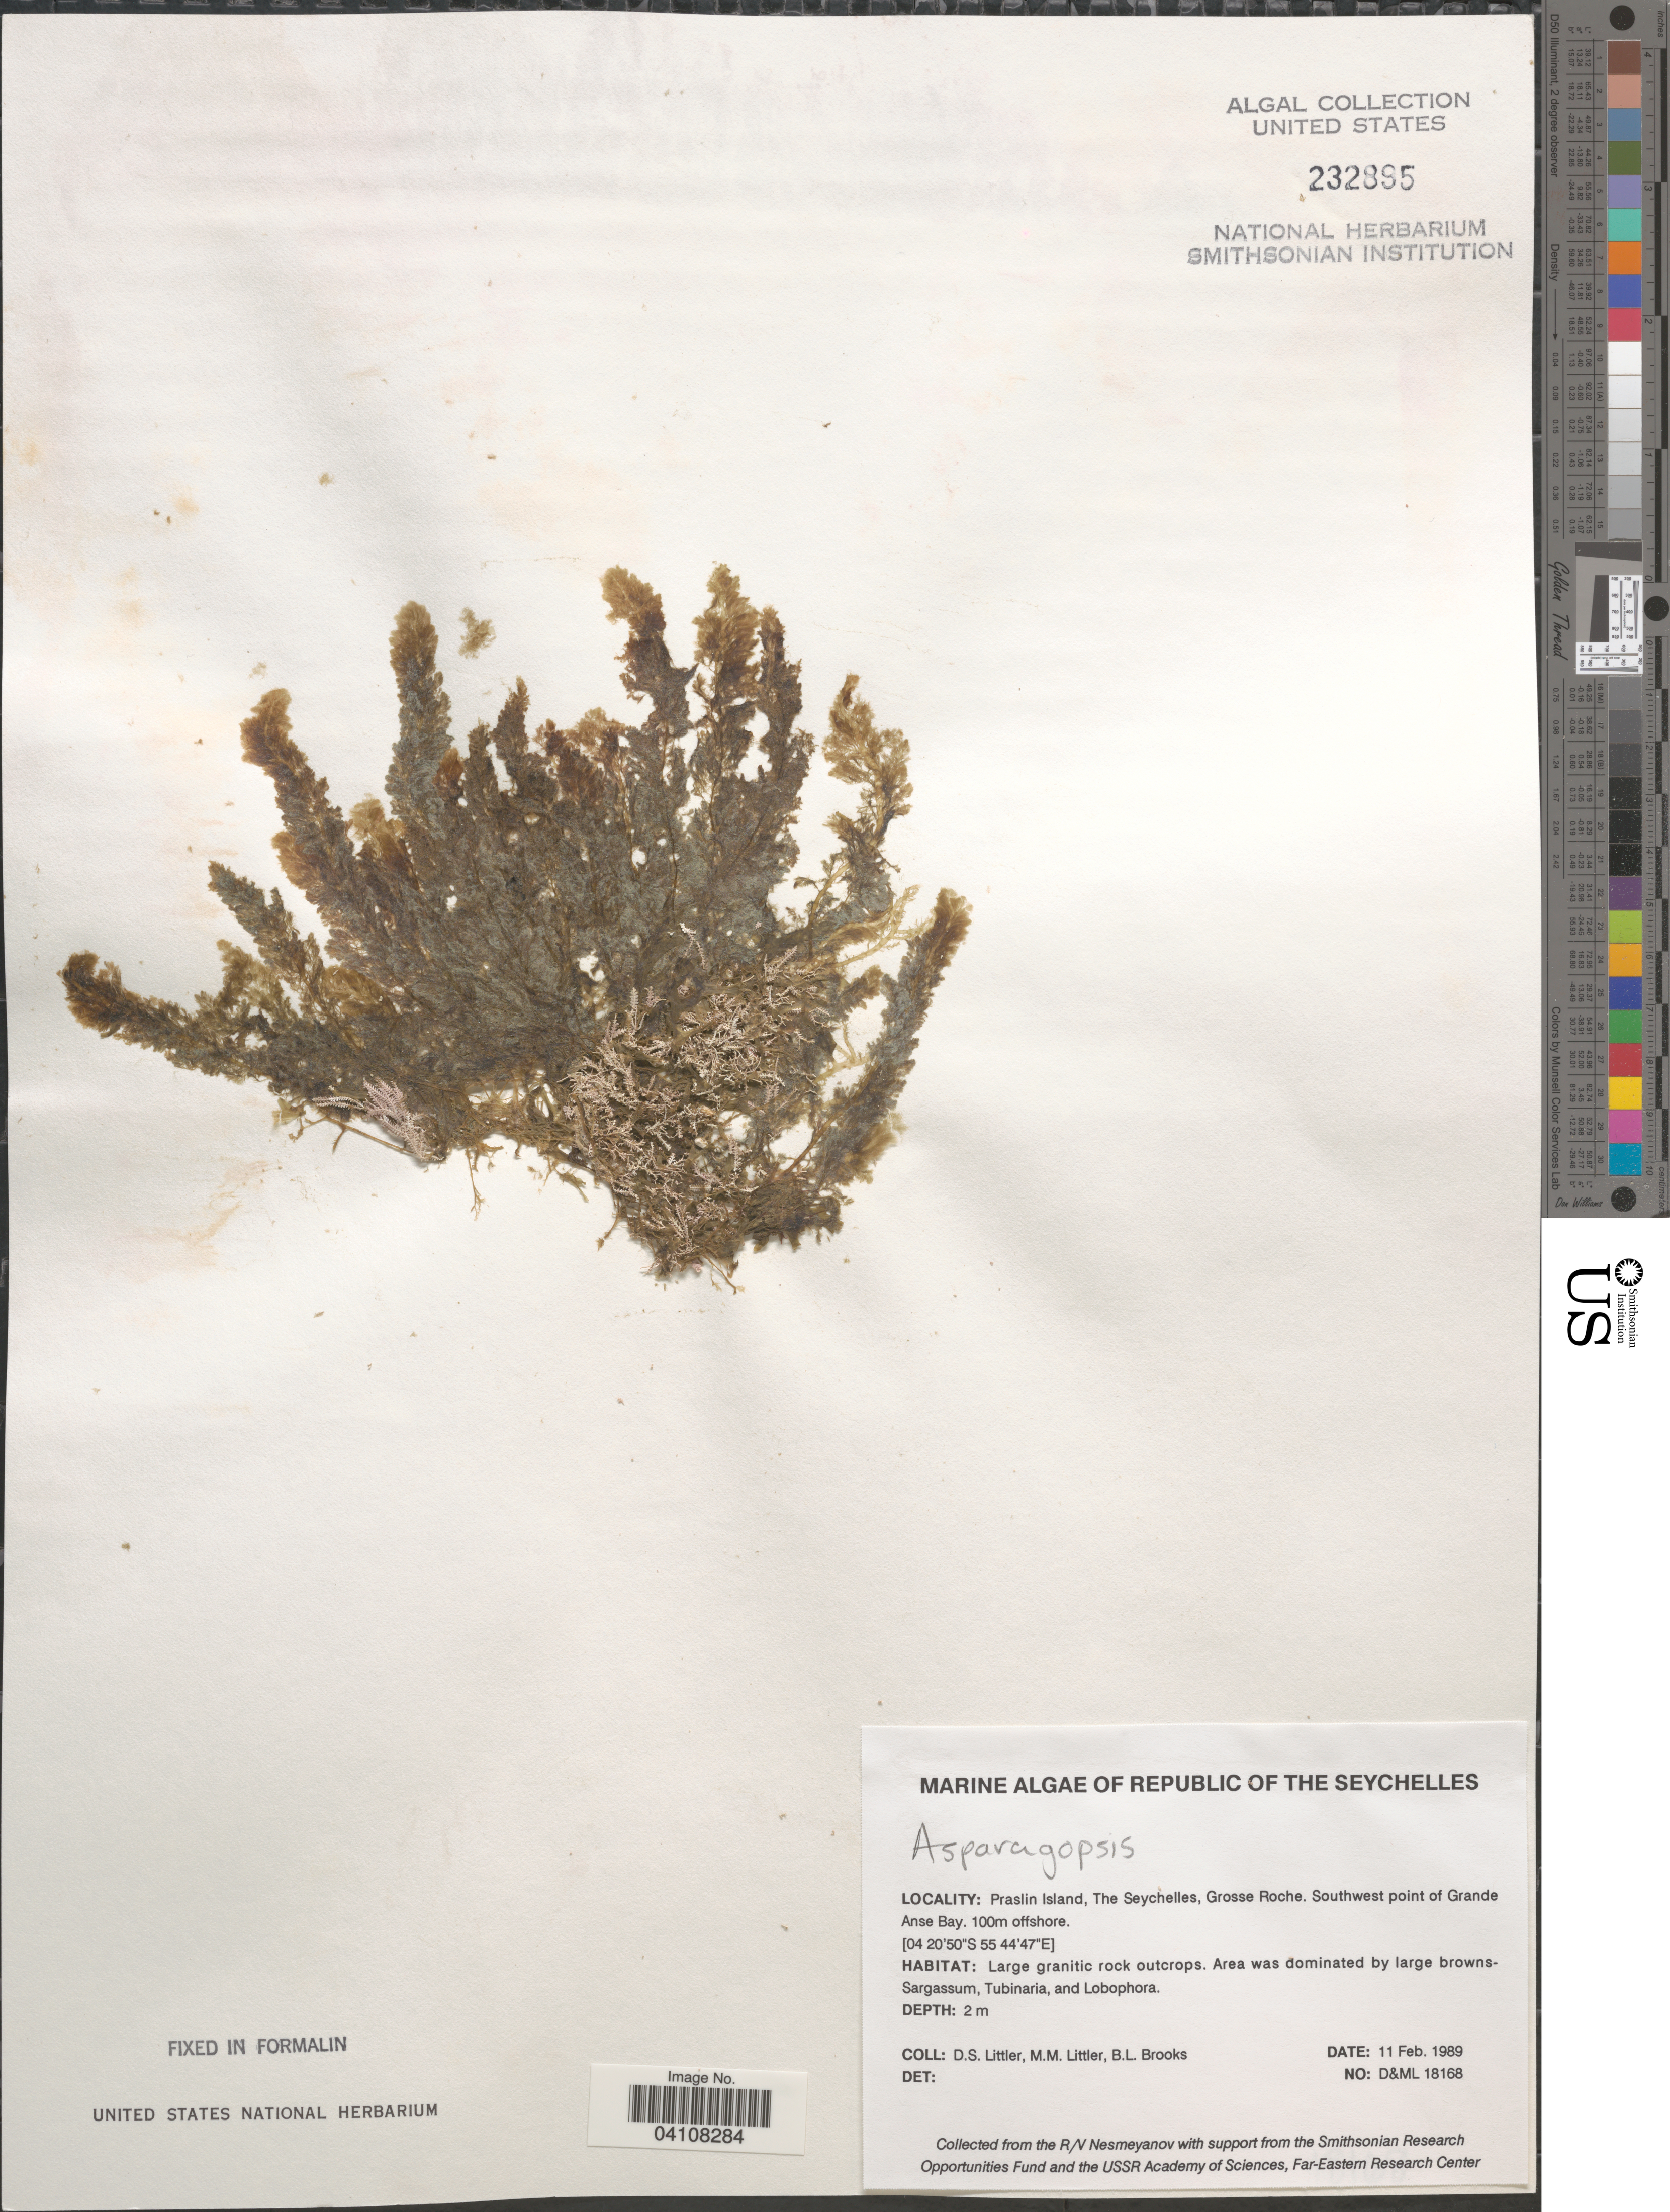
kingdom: Plantae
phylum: Rhodophyta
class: Florideophyceae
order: Bonnemaisoniales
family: Bonnemaisoniaceae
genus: Asparagopsis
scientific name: Asparagopsis sp.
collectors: D. S. Littler & B. Brooks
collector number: D&ML18168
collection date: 1989-02-11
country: Seychelles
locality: Republic of The Seychelles. Praslin Island, Grosse Roche. Southwest point of Grande Anse Bay. 100m offshore.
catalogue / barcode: US 232895